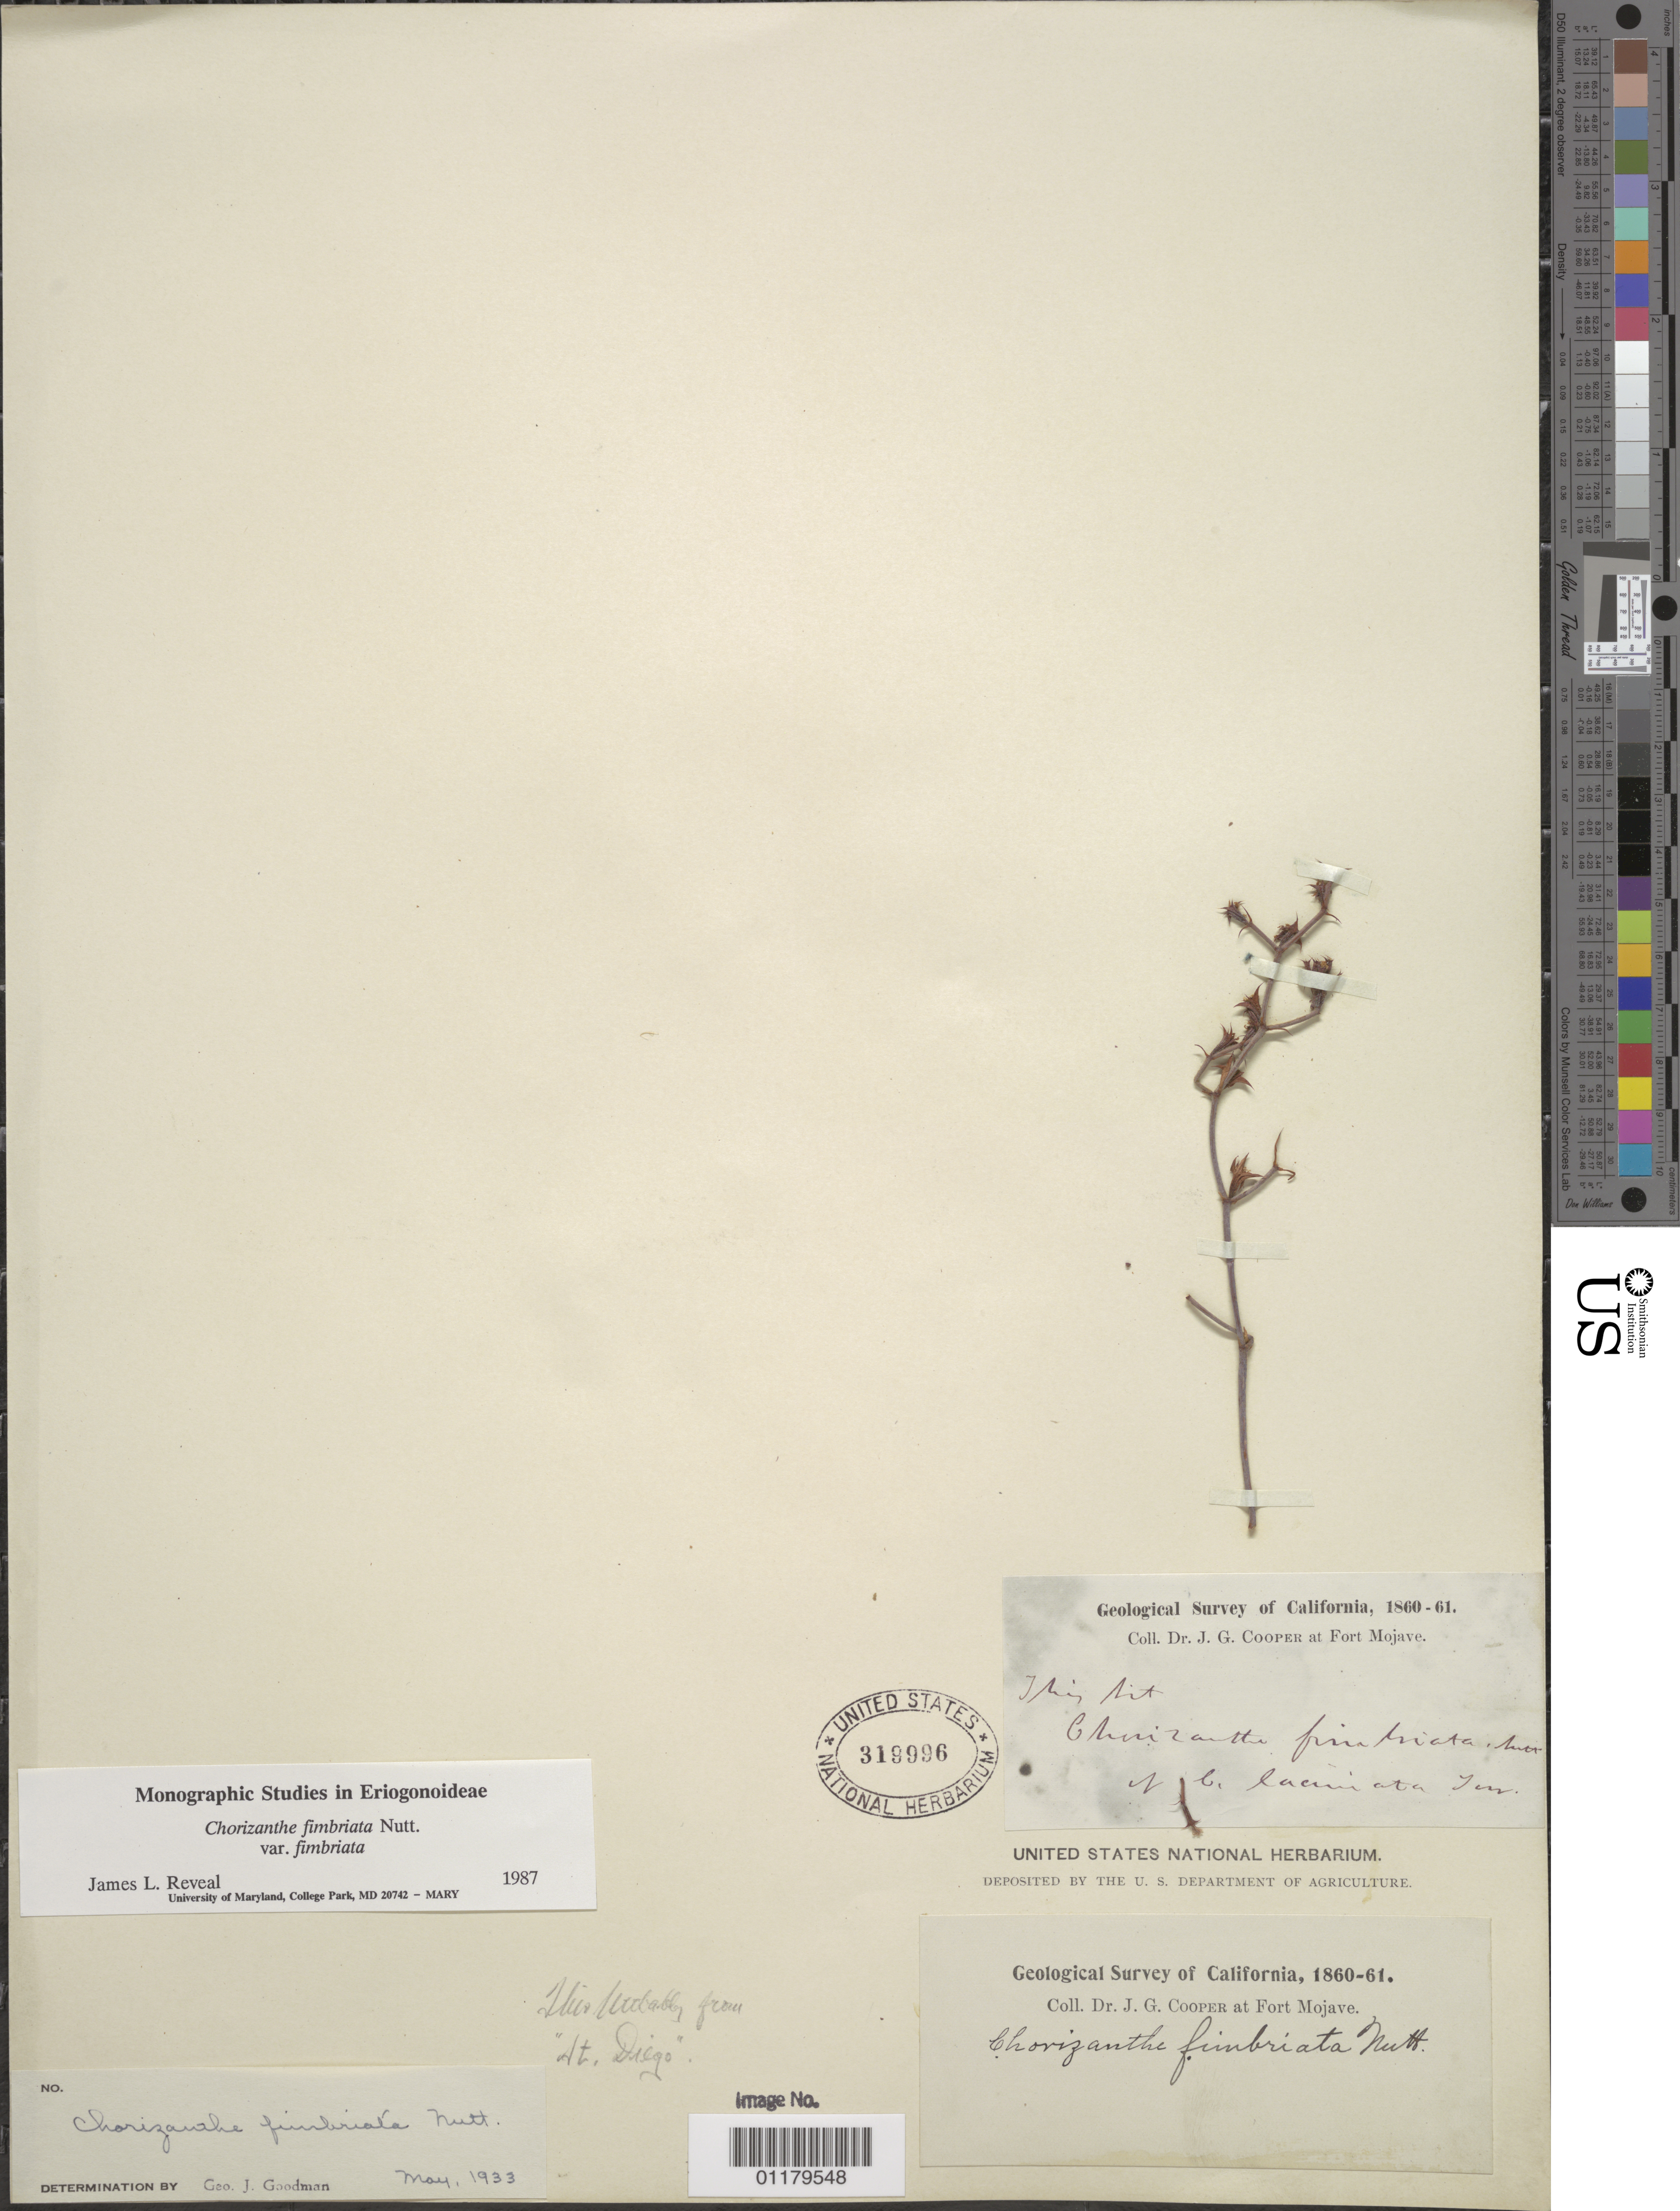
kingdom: Plantae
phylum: Tracheophyta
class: Magnoliopsida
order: Caryophyllales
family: Polygonaceae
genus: Chorizanthe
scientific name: Chorizanthe fimbriata var. fimbriata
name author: Nutt.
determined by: Reveal, J. L.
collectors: J. G. Cooper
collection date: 1860/1861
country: United States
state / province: California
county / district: San Bernardino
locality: Fort Mojave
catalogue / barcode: US 319996